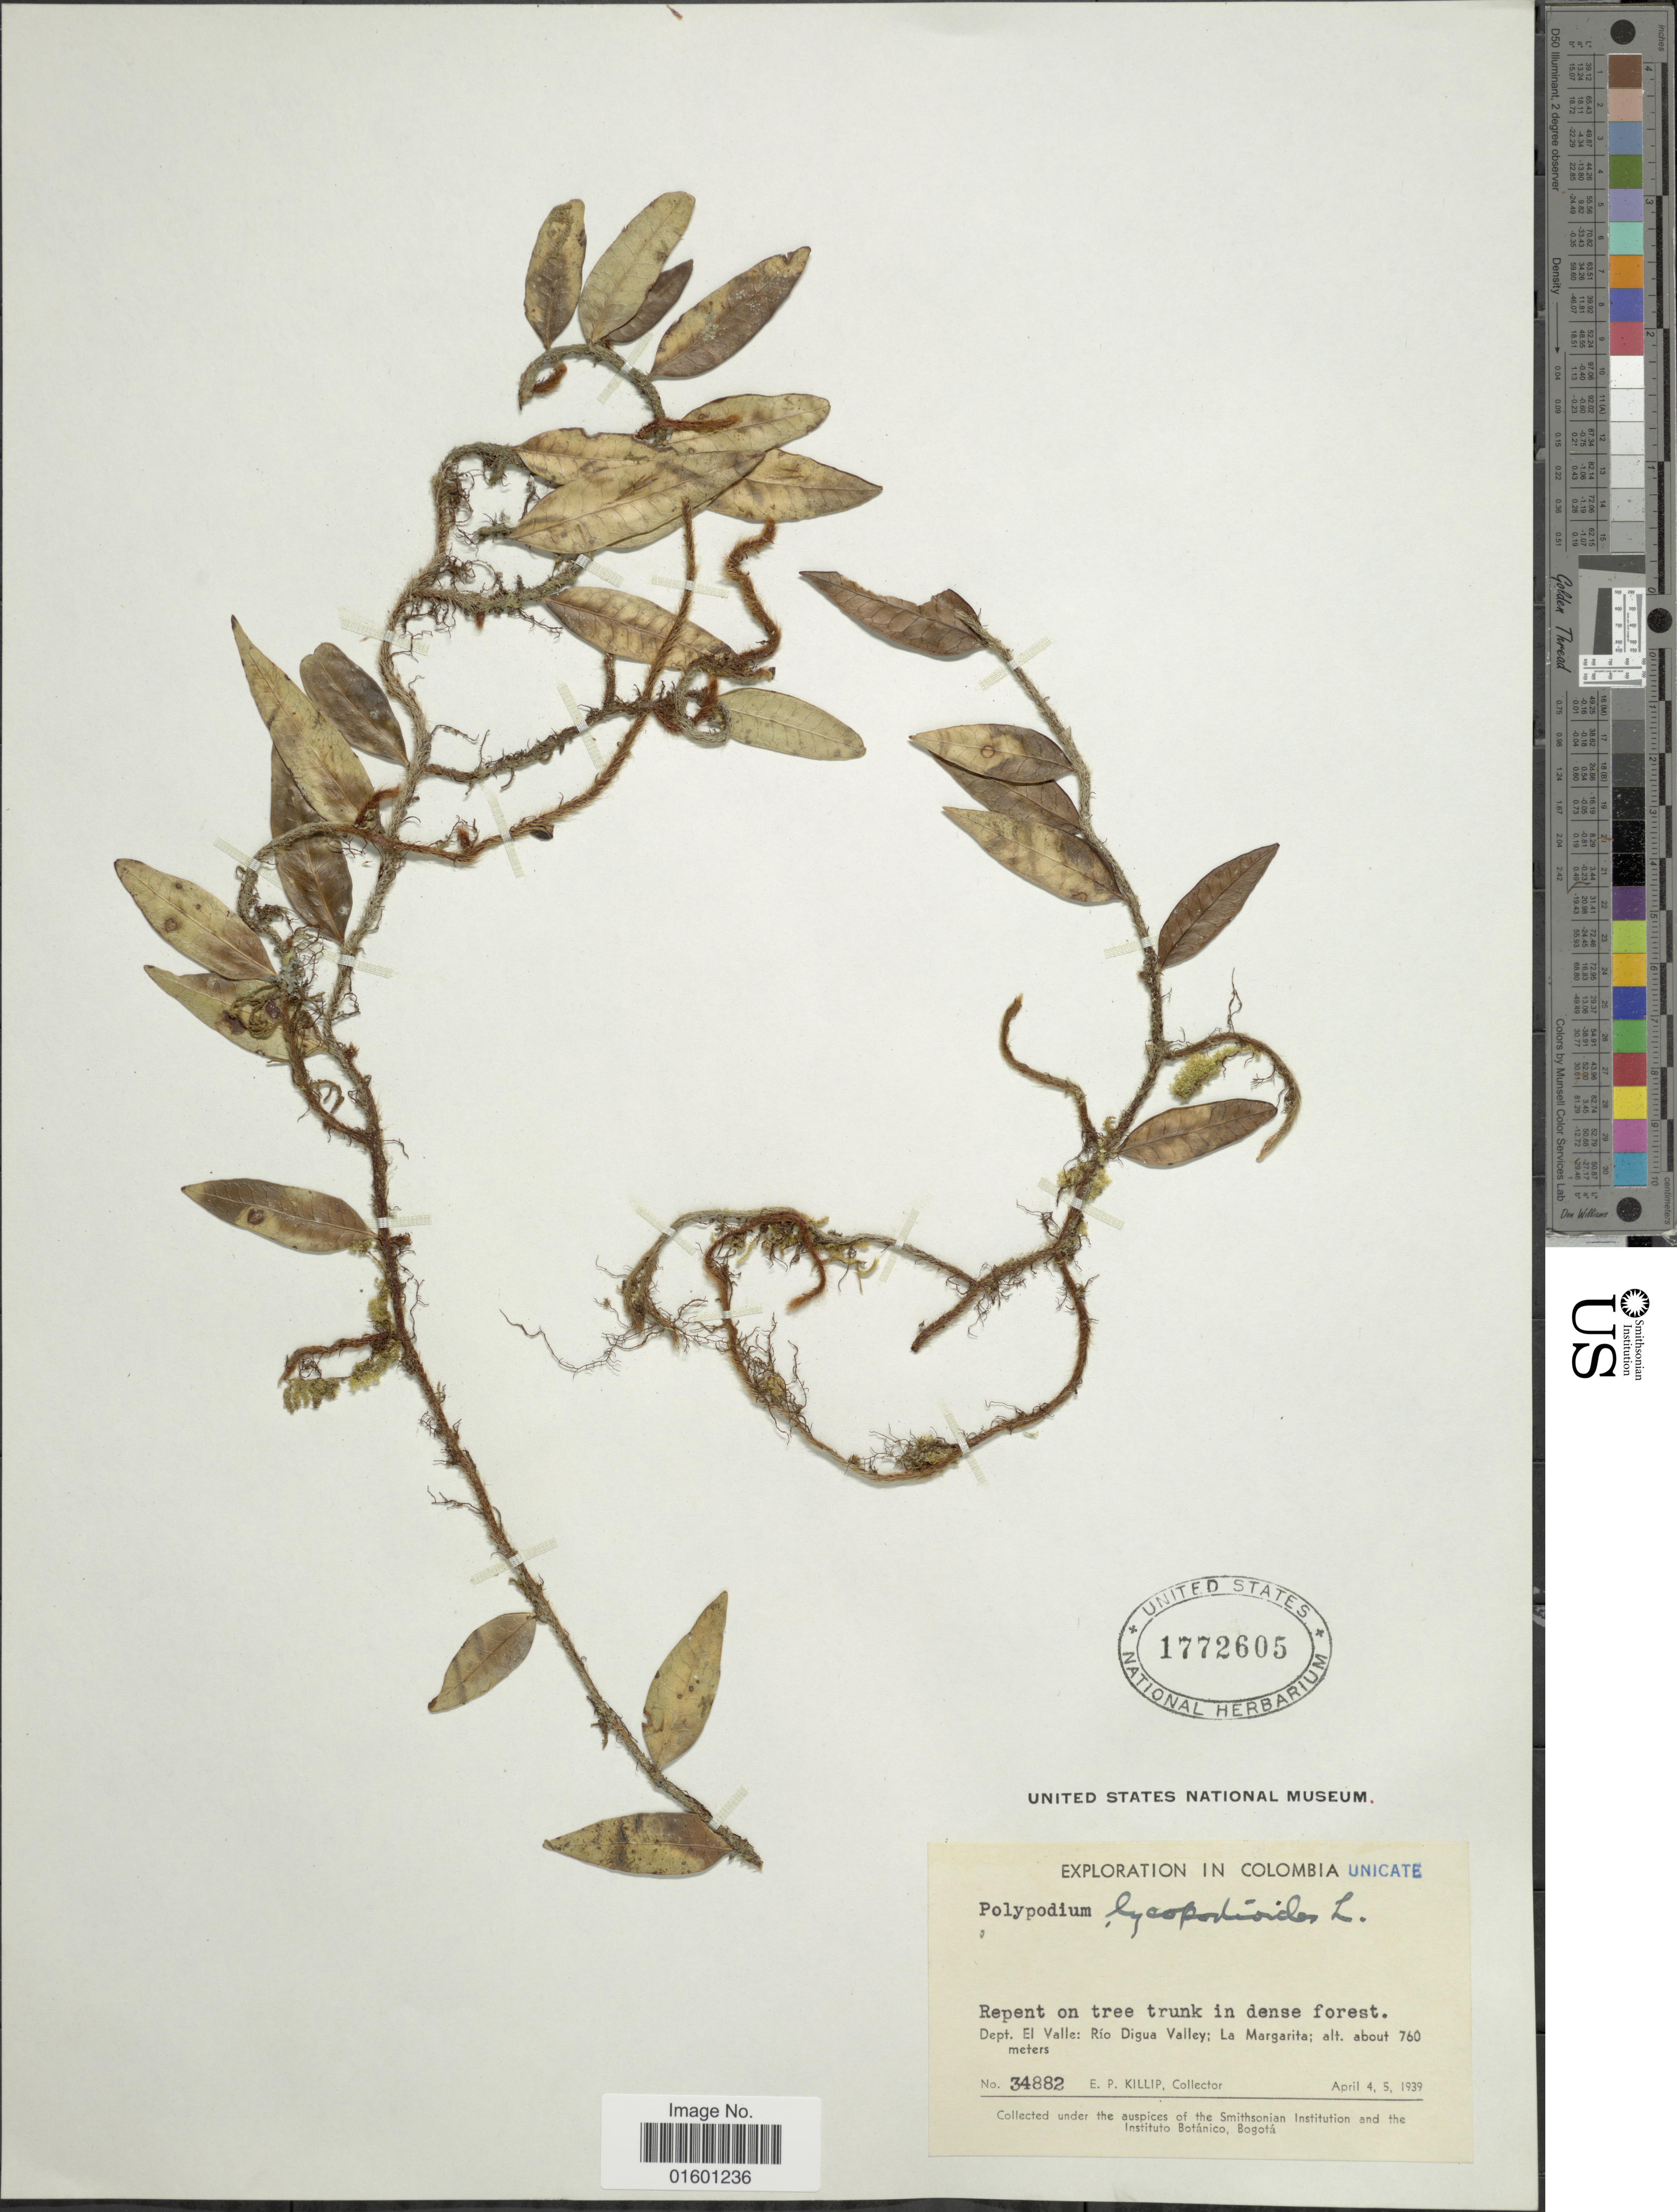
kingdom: Plantae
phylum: Tracheophyta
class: Polypodiopsida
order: Polypodiales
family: Polypodiaceae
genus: Microgramma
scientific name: Microgramma lycopodioides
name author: (L.) Copel.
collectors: E. P. Killip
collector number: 34882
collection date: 1939-04-04/1939-04-05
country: Colombia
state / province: Valle del Cauca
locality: Rio Digua Valley; La Margarita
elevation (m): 760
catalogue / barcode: US 1772605